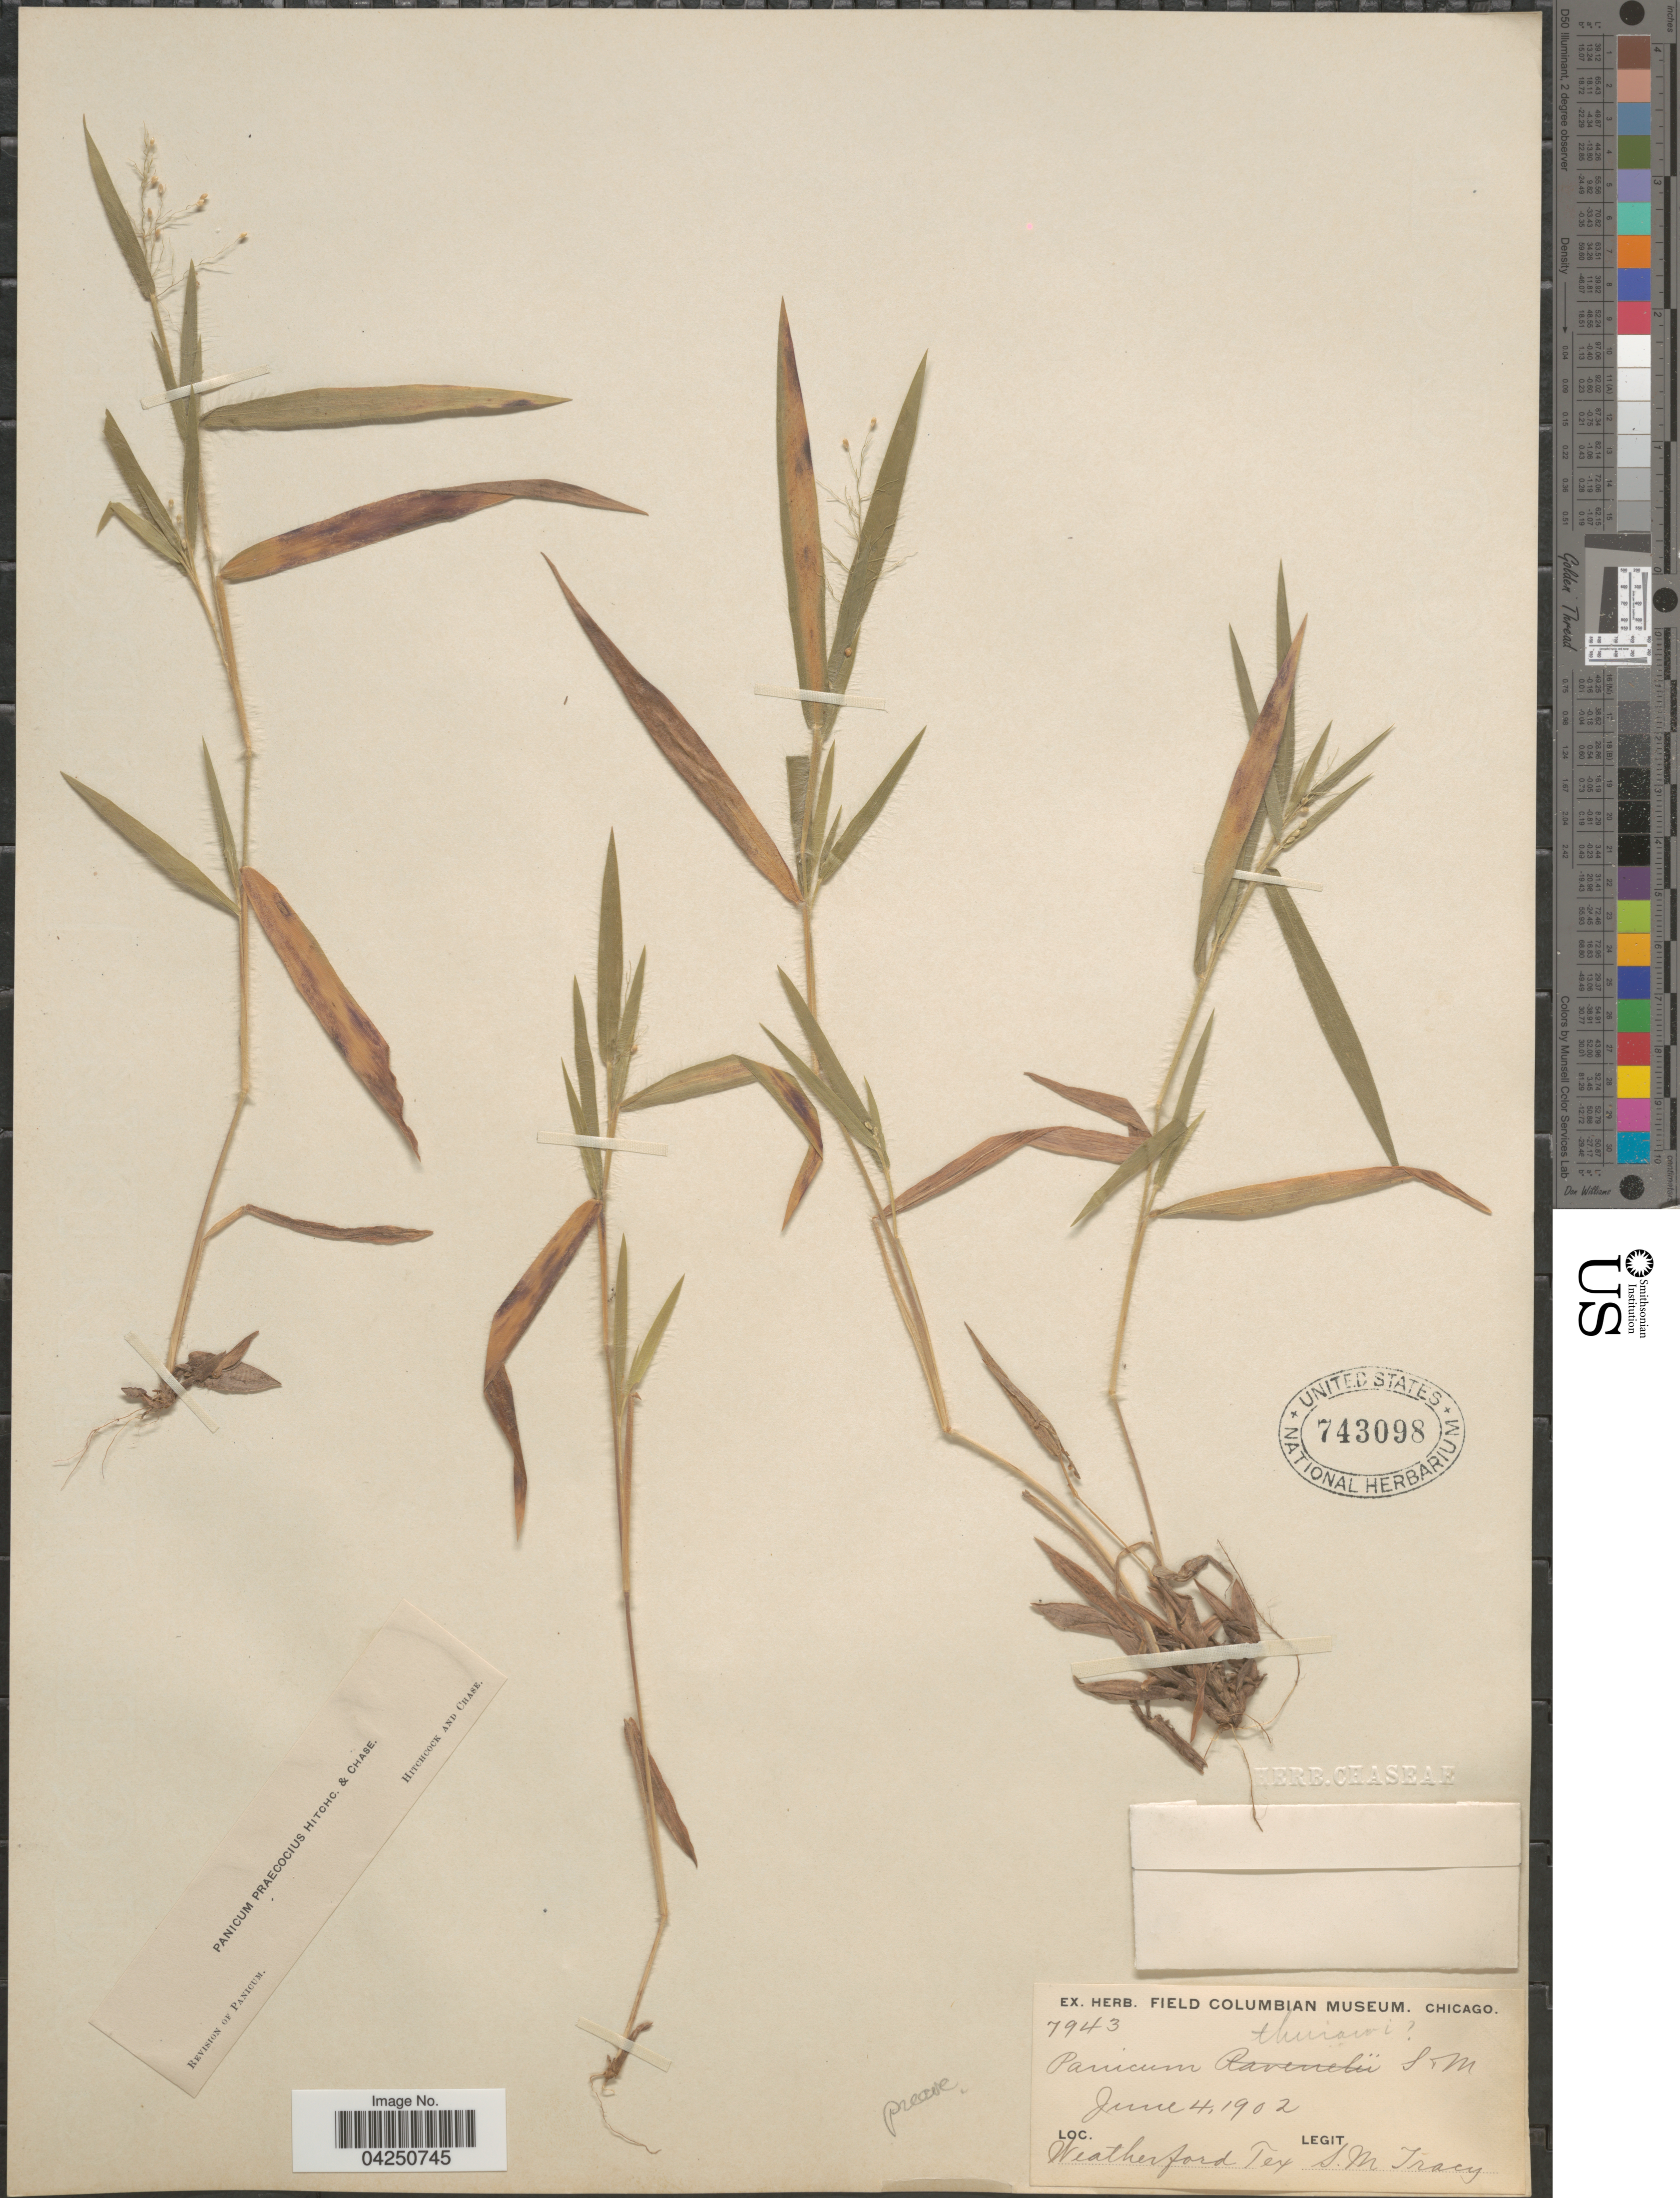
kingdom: Plantae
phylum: Tracheophyta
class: Liliopsida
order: Poales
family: Poaceae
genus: Dichanthelium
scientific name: Dichanthelium acuminatum var. acuminatum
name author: (Sw.) Gould & C.A. Clark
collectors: S. M. Tracy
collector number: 7943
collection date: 1902-06-04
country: United States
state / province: Texas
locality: Weatherford.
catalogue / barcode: US 743098